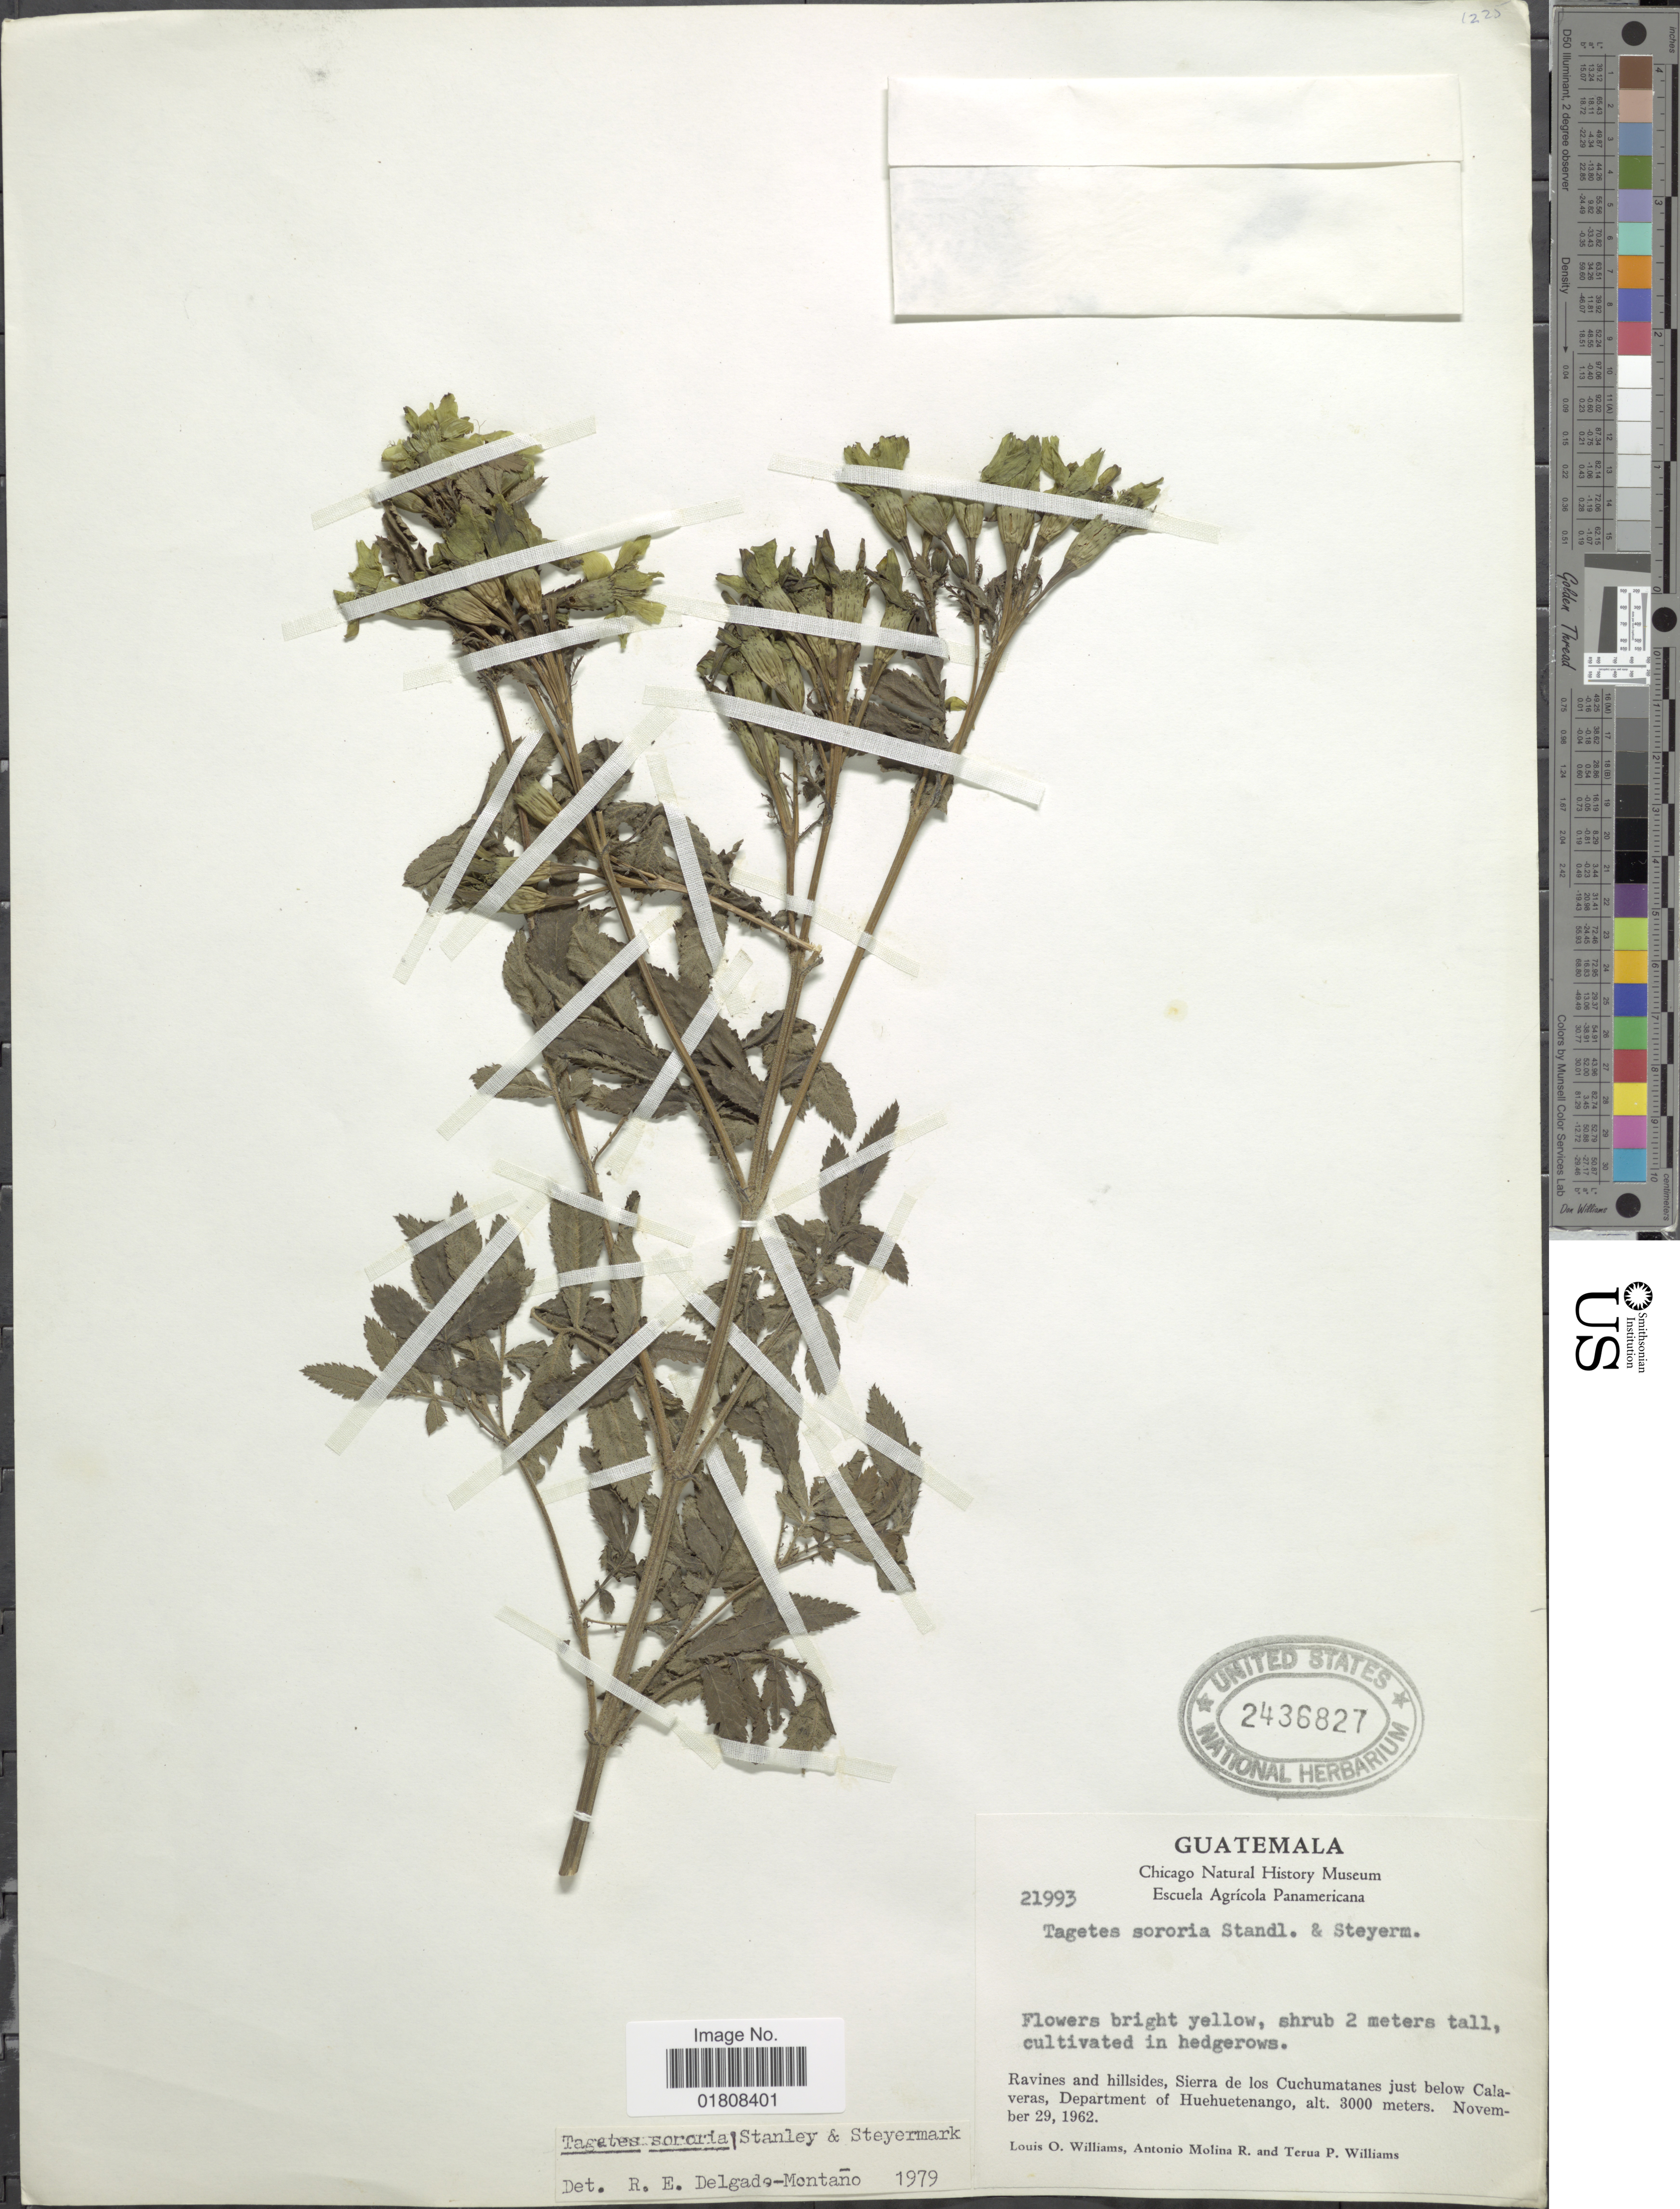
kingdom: Plantae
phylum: Tracheophyta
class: Magnoliopsida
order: Asterales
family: Asteraceae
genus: Tagetes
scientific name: Tagetes sororia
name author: Standl. & Steyerm.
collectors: L. O. Williams, A. Molina R. & T. P. Williams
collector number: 21993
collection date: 1962-11-29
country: Guatemala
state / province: Huehuetenango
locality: Sierra de los Cuchumatanes just below Calaveras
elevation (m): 3000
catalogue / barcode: US 2436827